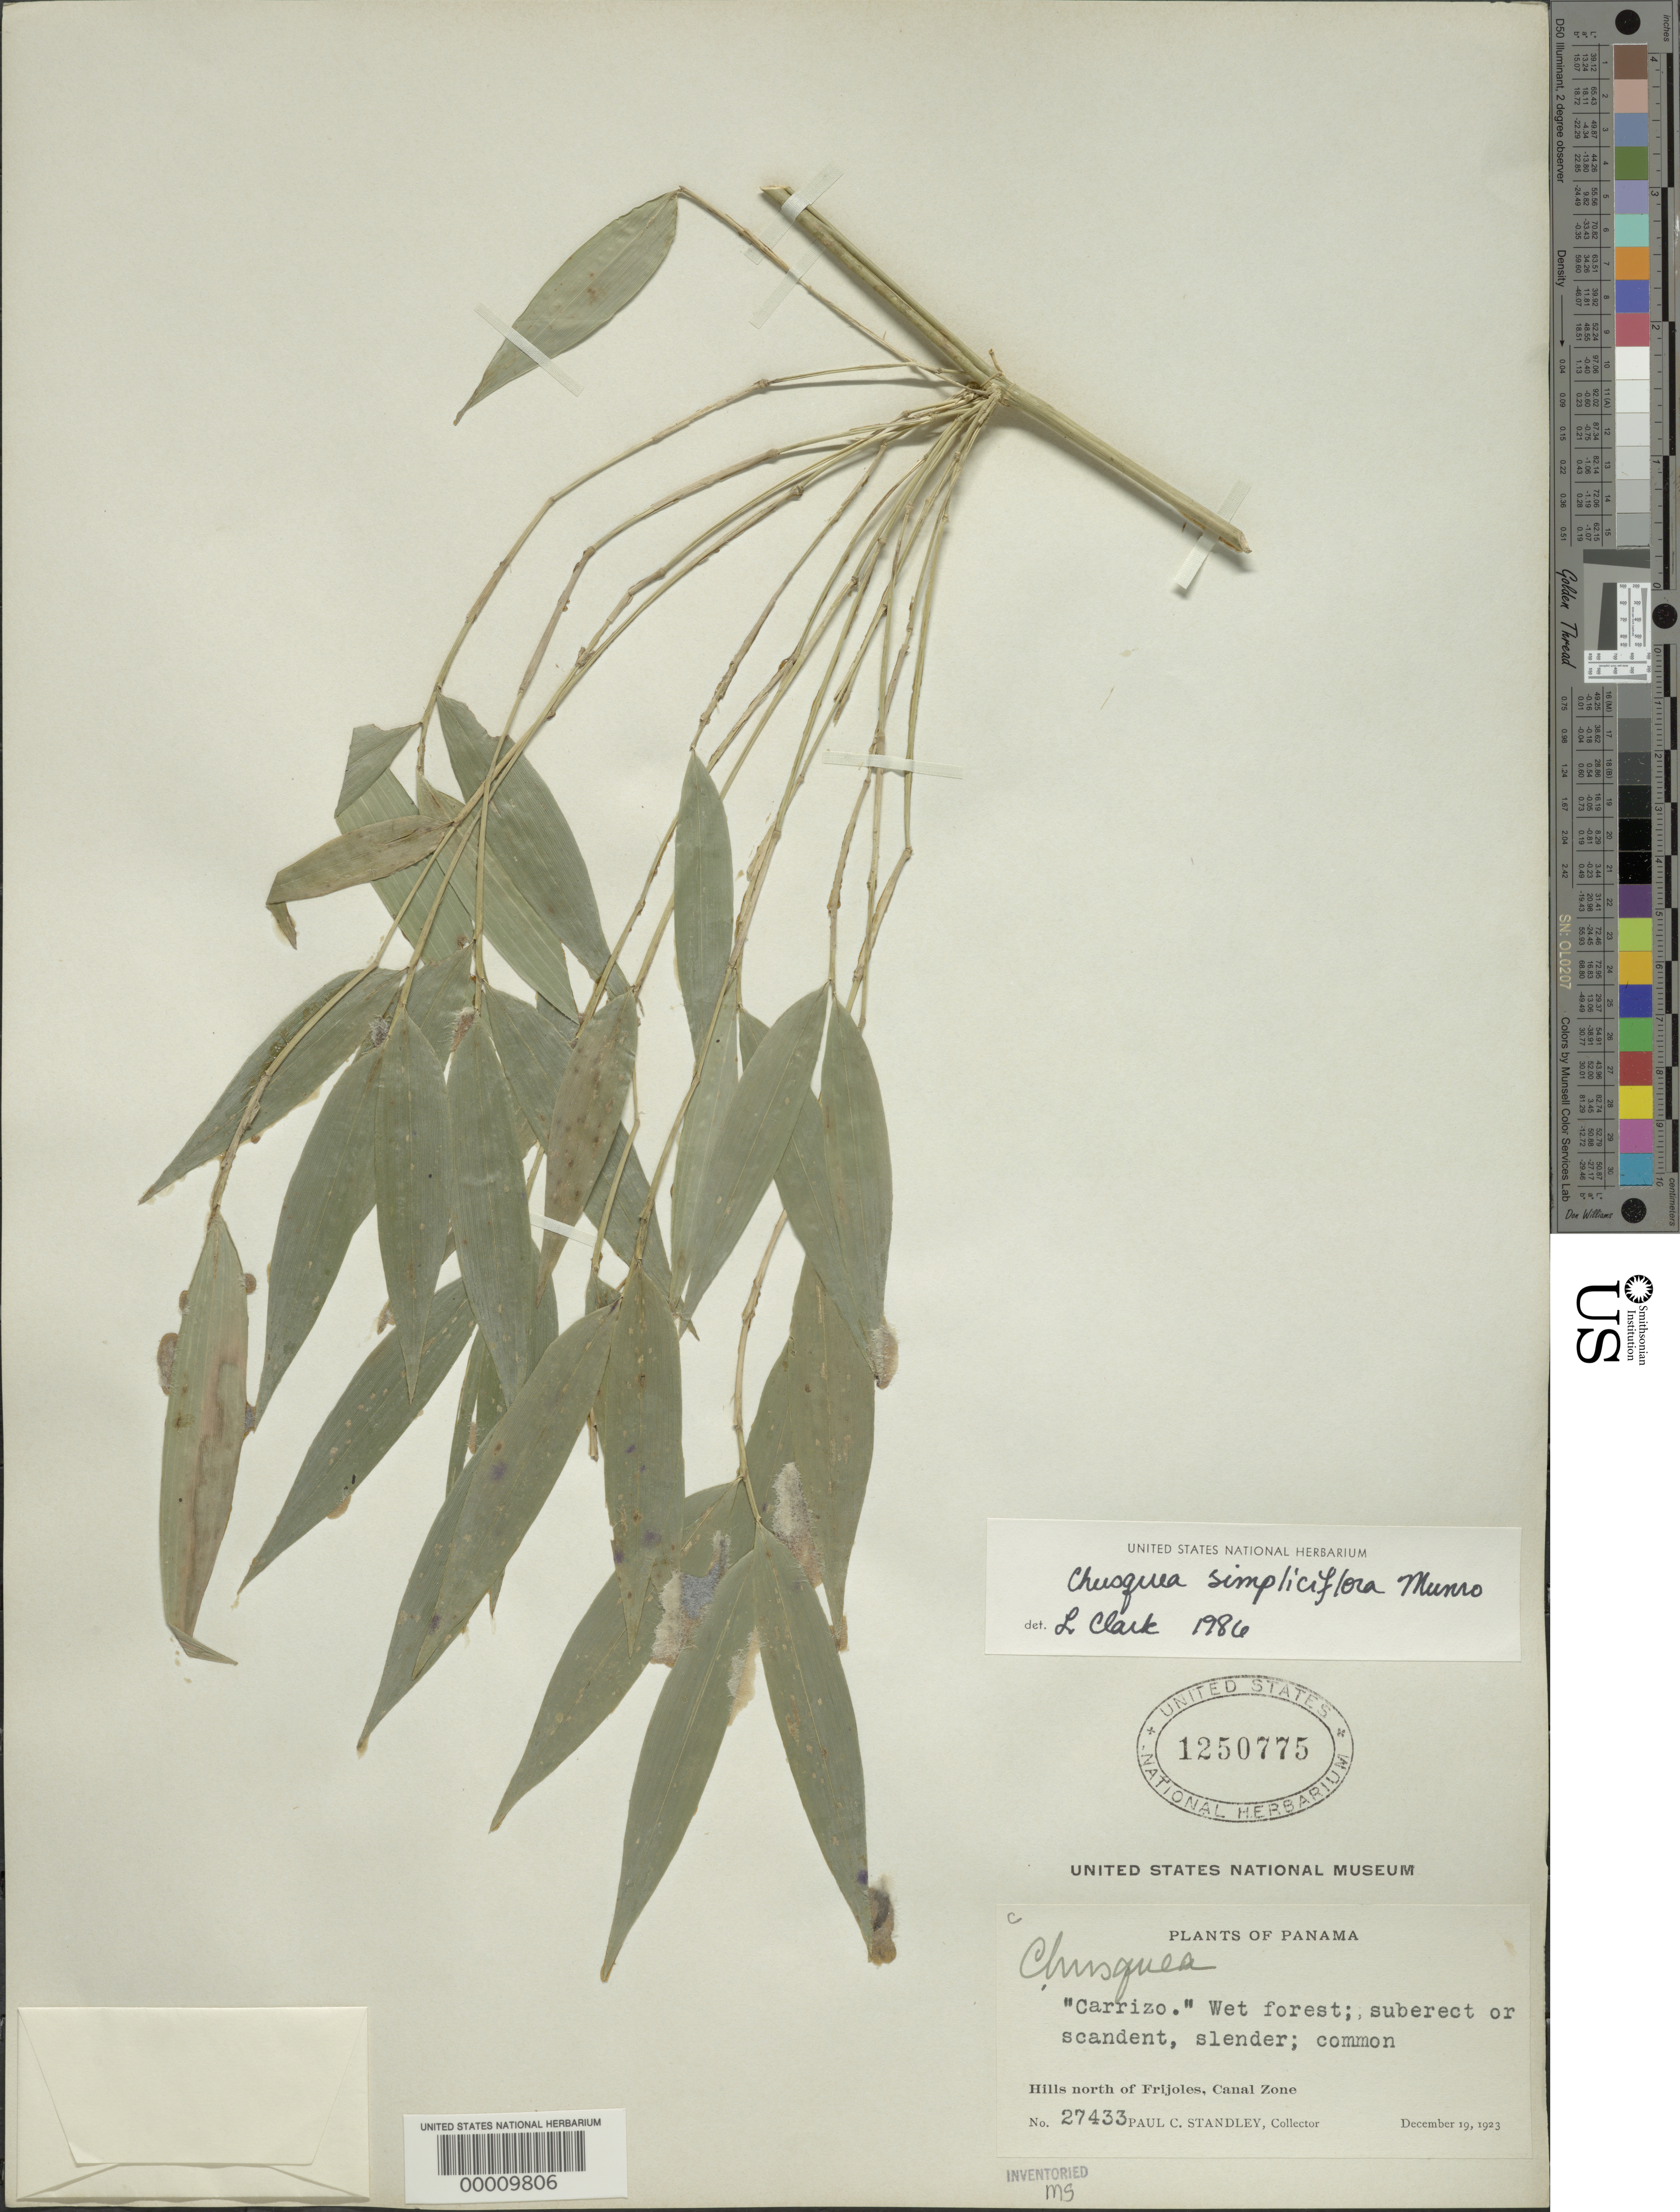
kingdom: Plantae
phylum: Tracheophyta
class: Liliopsida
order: Poales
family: Poaceae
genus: Chusquea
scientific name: Chusquea simpliciflora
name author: Munro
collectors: P. C. Standley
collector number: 27433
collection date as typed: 19 Dec 1923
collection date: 1923-12-19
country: Panama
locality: Frijoles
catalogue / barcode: US 1250775